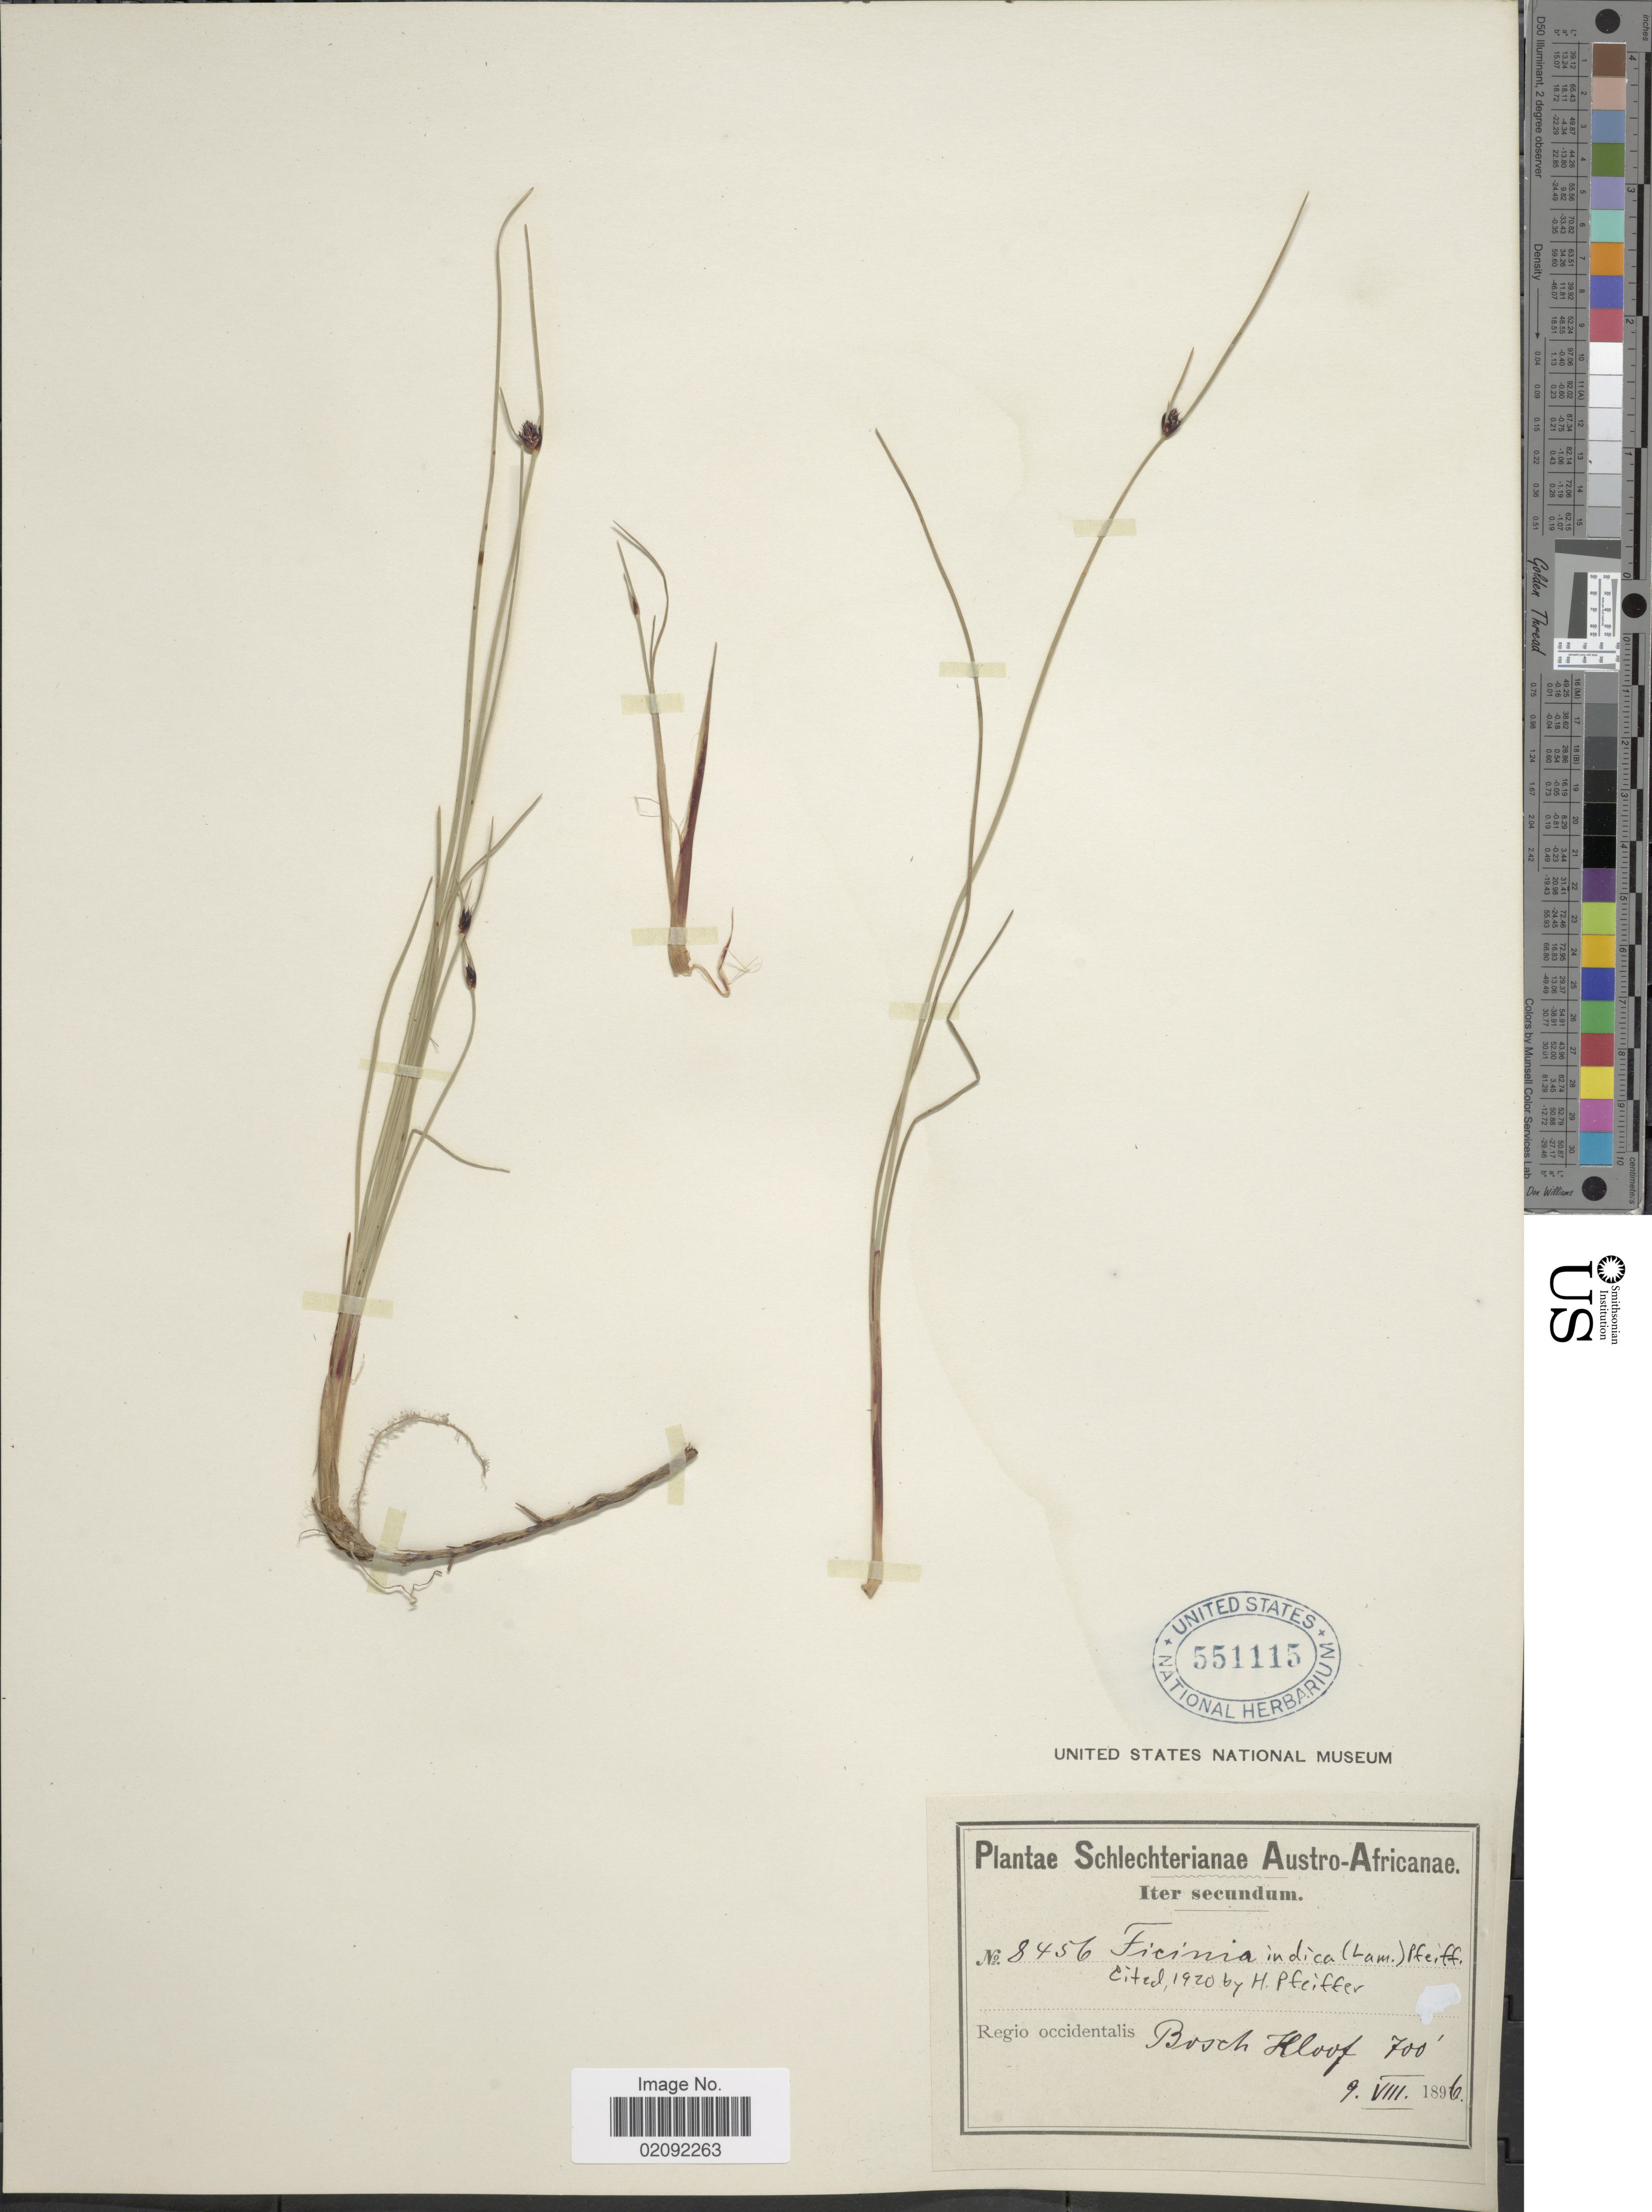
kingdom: Plantae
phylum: Tracheophyta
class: Liliopsida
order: Poales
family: Cyperaceae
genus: Ficinia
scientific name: Ficinia indica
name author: (Lam.) H. Pfeiff.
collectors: Schlechter, --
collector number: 8456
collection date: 1896-08-09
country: South Africa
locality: Austro-Africanae, Regio occidentalis, Bosch Kloof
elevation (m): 213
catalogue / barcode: US 551115